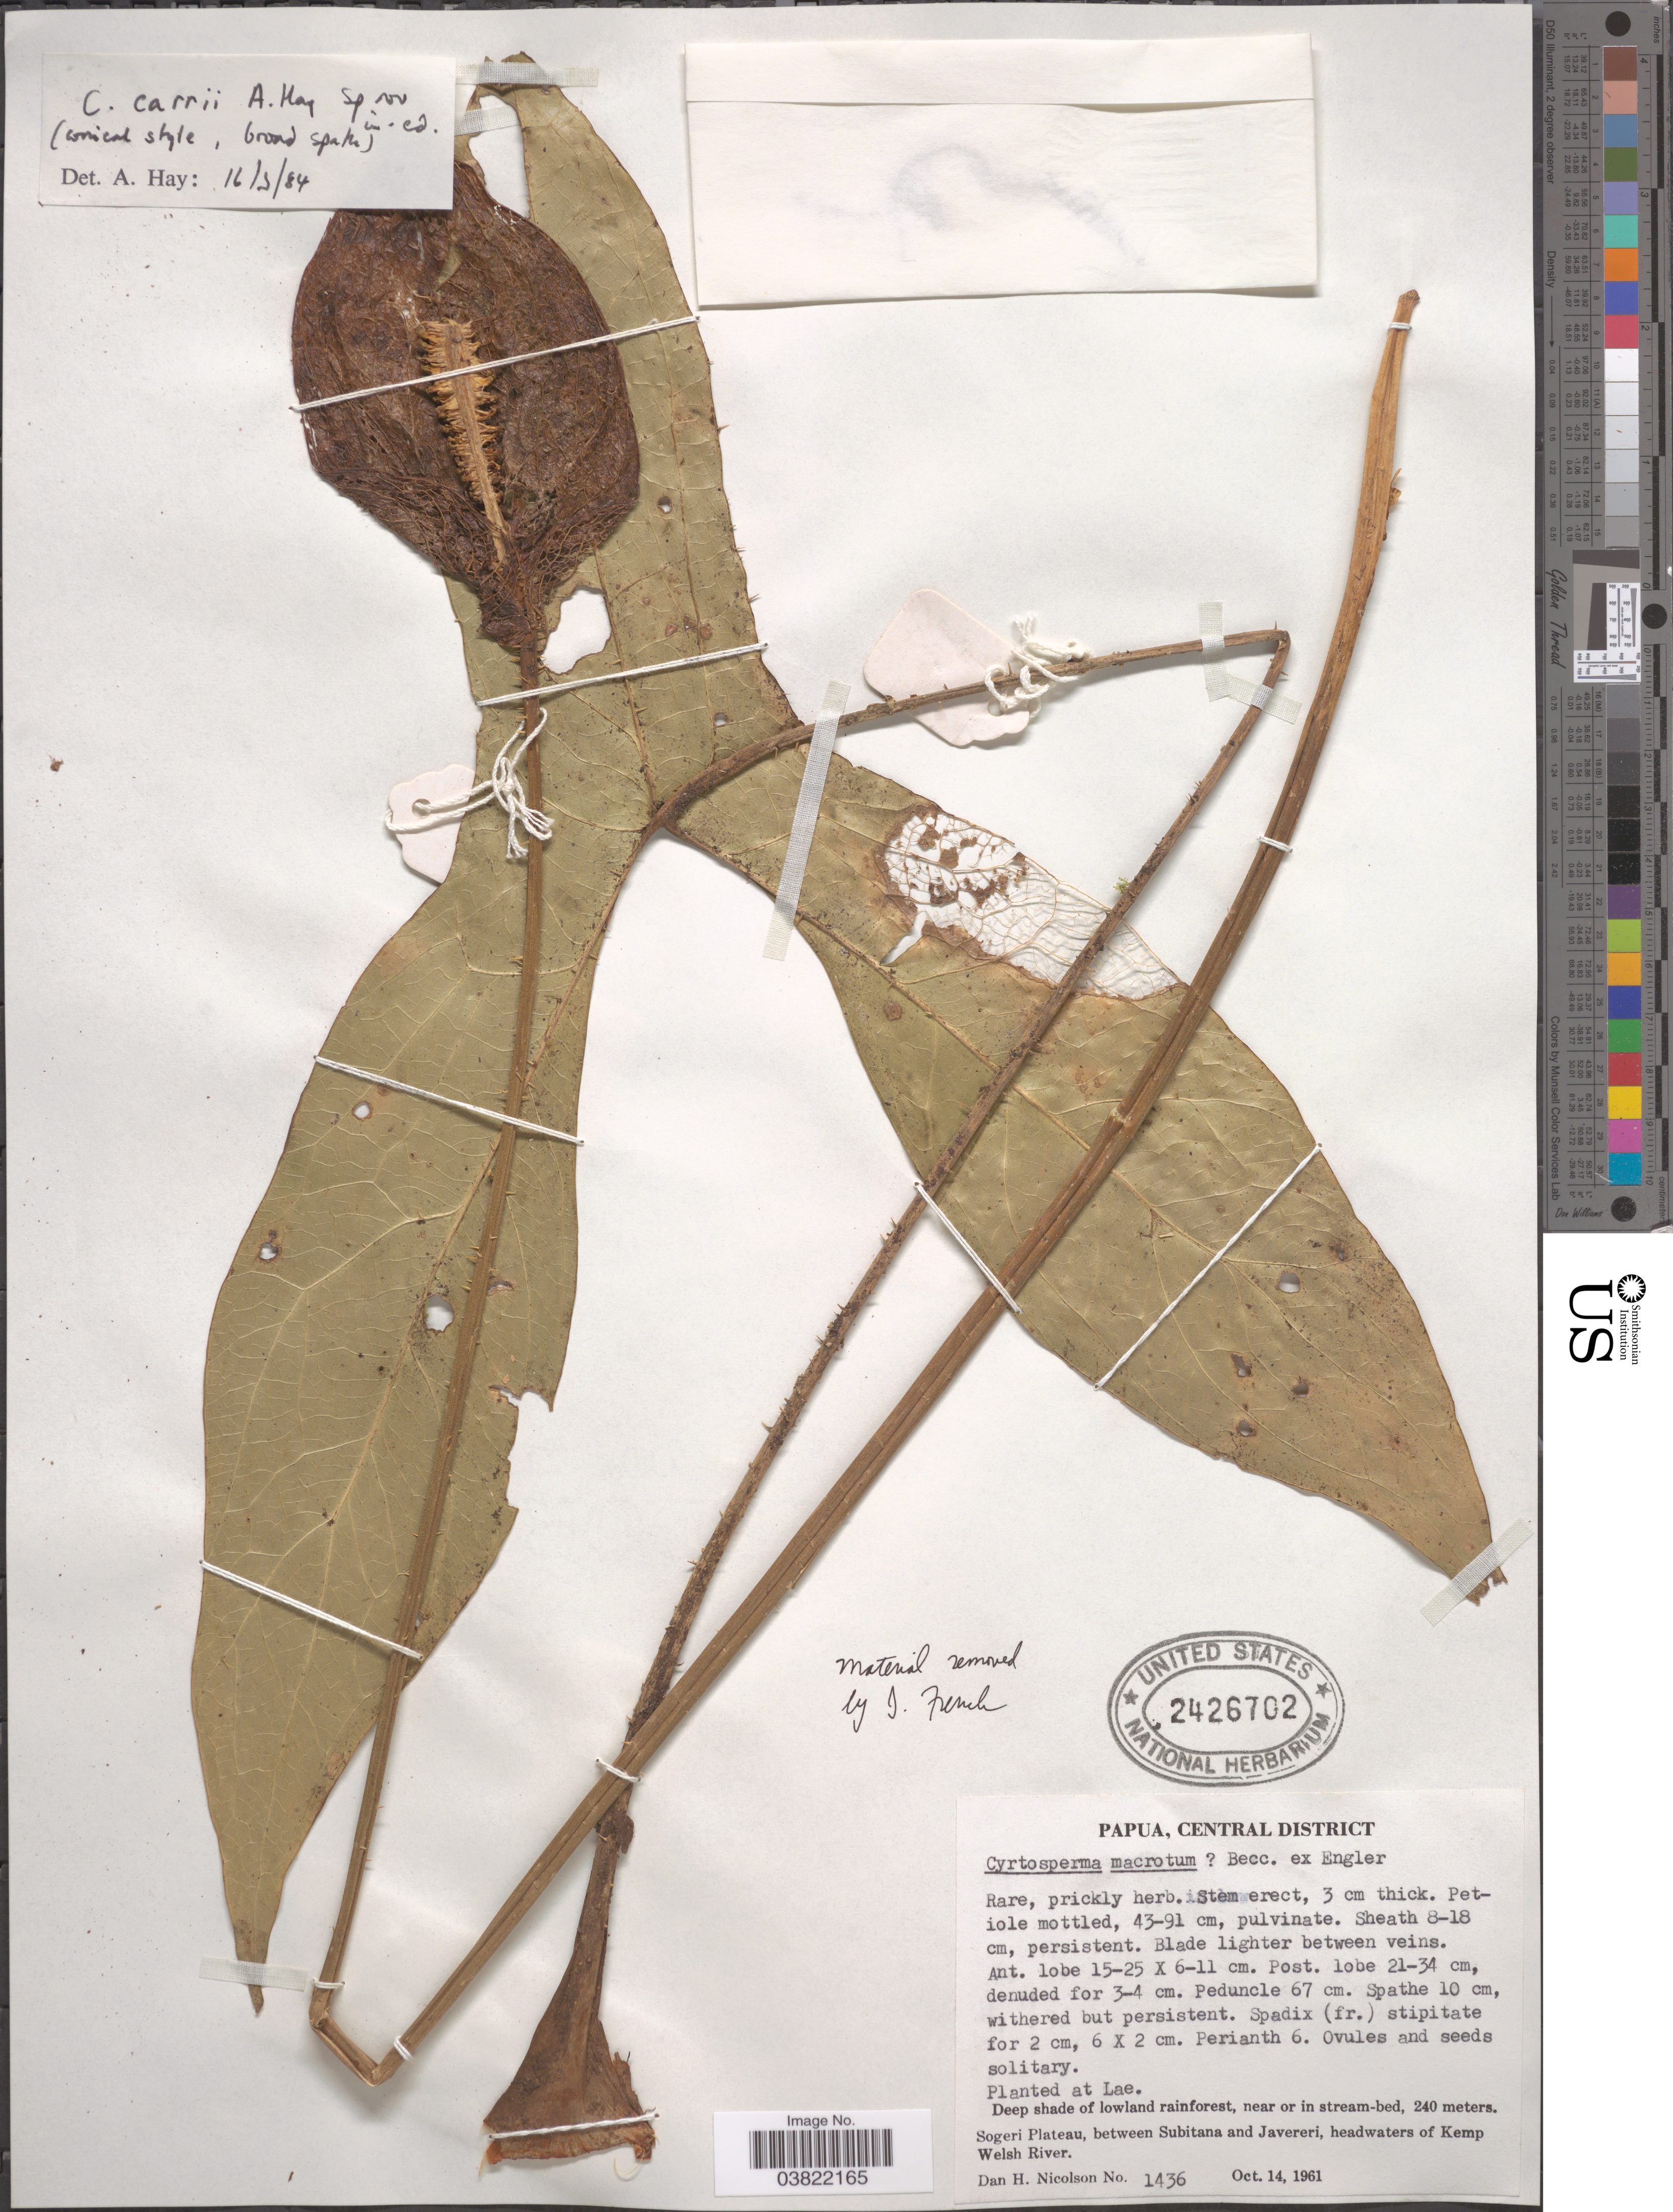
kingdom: Plantae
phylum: Tracheophyta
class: Liliopsida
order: Alismatales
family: Araceae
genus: Cyrtosperma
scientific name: Cyrtosperma carrii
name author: A. Hay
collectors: D. H. Nicolson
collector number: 1436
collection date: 1961-10-14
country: Papua New Guinea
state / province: Central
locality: Papua, Central District. Planted at Lae. Sogeri Plateau, between Subitana and Javereri, headwaters of Kemp Welsh River.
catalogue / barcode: US 2426702